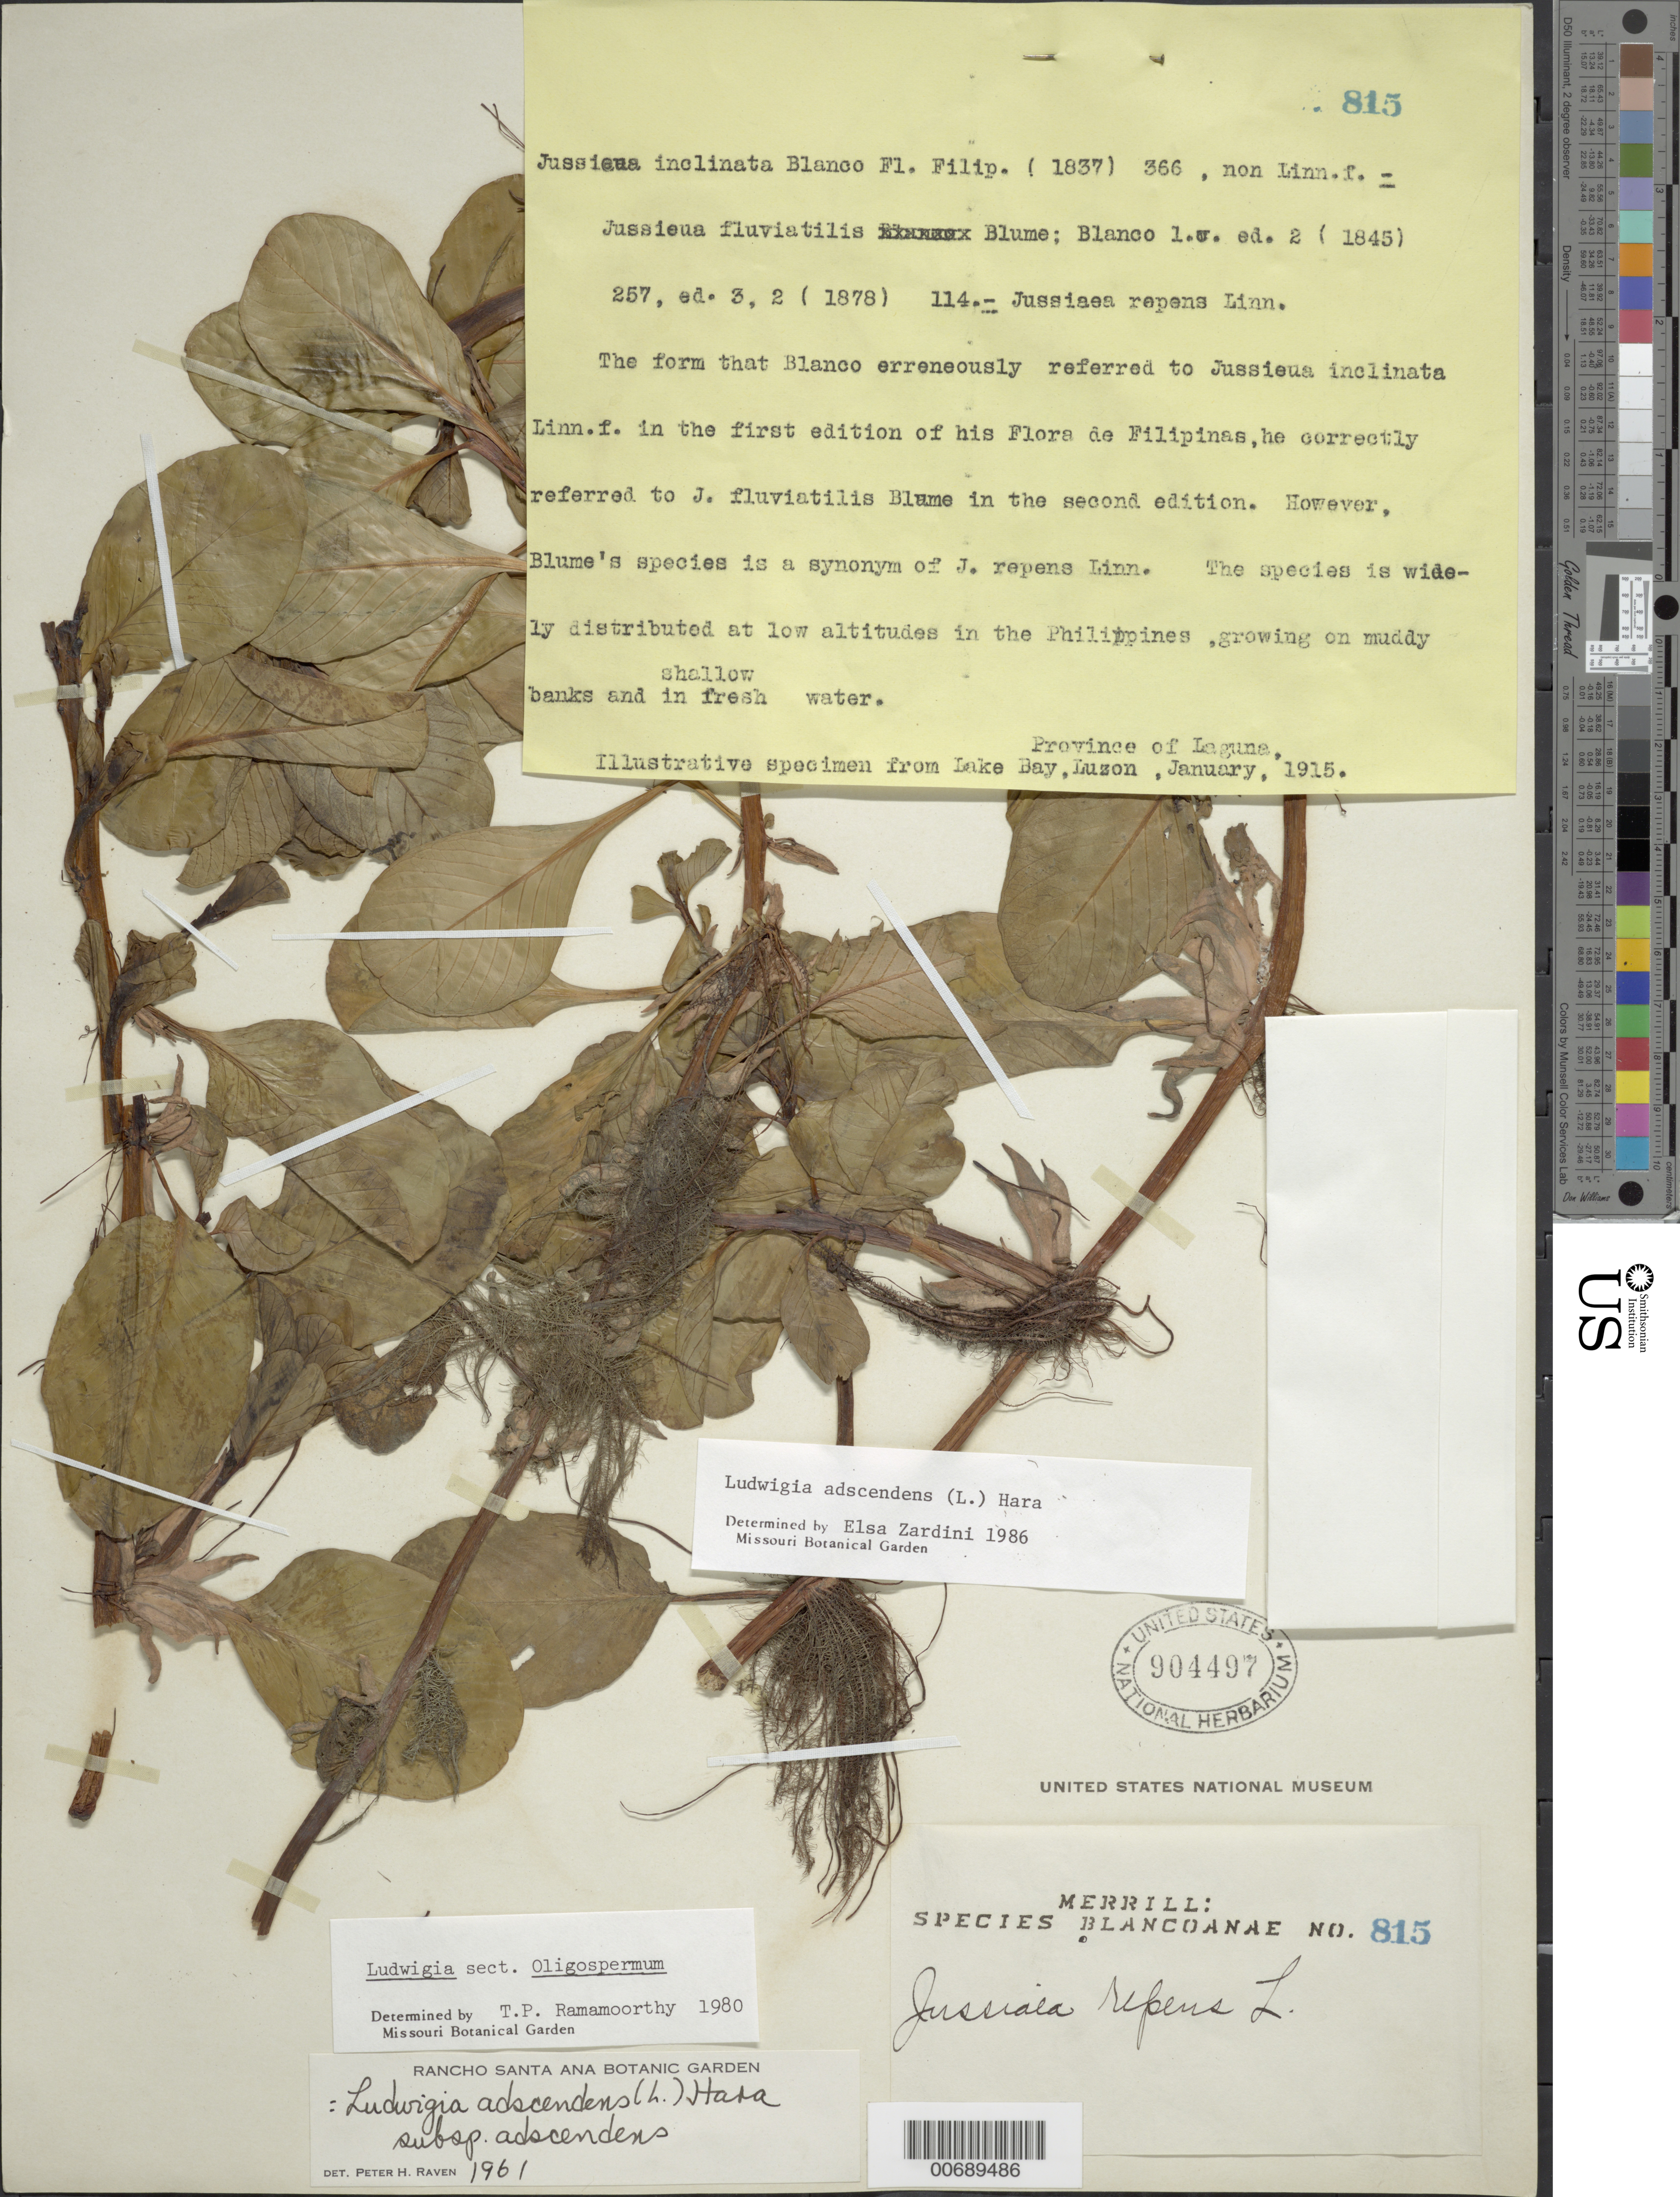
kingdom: Plantae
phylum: Tracheophyta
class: Magnoliopsida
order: Myrtales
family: Onagraceae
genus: Ludwigia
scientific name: Ludwigia adscendens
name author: (L.) H. Hara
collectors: E. D. Merrill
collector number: Sp. Blancoan. 0815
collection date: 1915-01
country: Philippines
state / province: Calabarzon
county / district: Laguna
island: Luzon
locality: Lake Bay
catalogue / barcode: US 904497